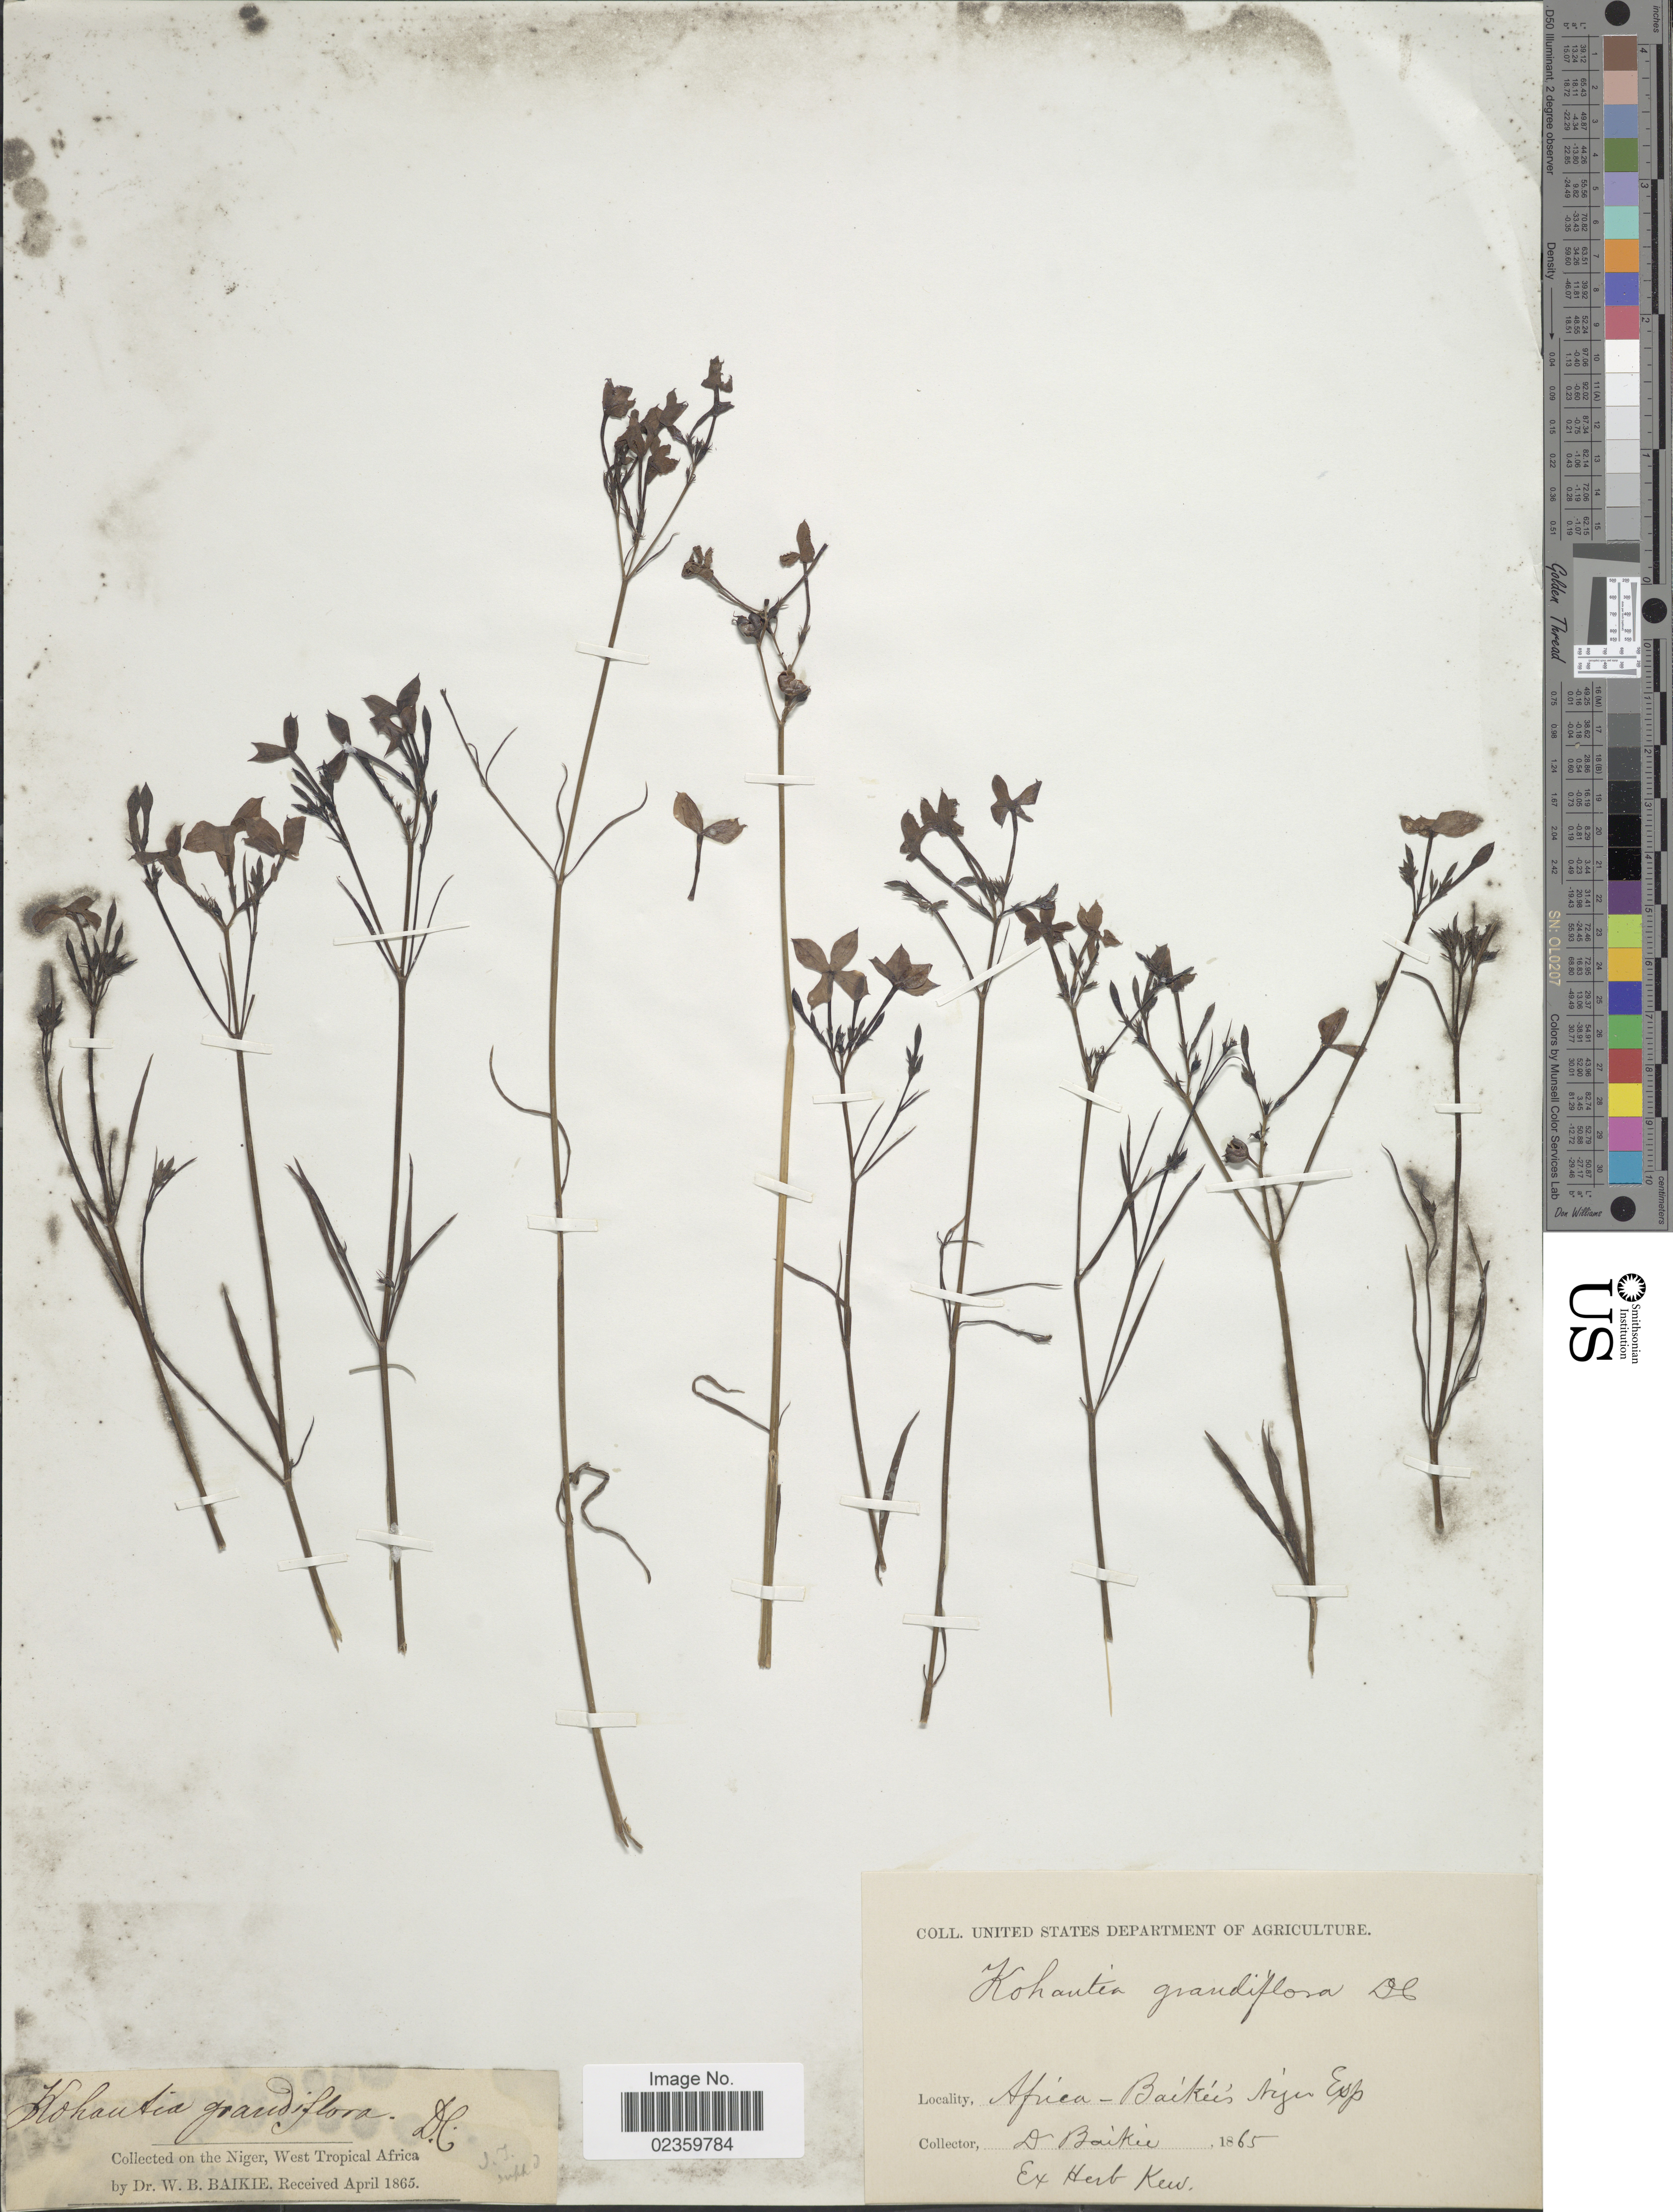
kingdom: Plantae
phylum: Tracheophyta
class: Magnoliopsida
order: Gentianales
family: Rubiaceae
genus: Kohautia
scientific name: Kohautia grandiflora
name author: DC.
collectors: W. Baikie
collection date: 1865-04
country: Nigeria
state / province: Niger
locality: Africa - Baikies Aijen Exp.